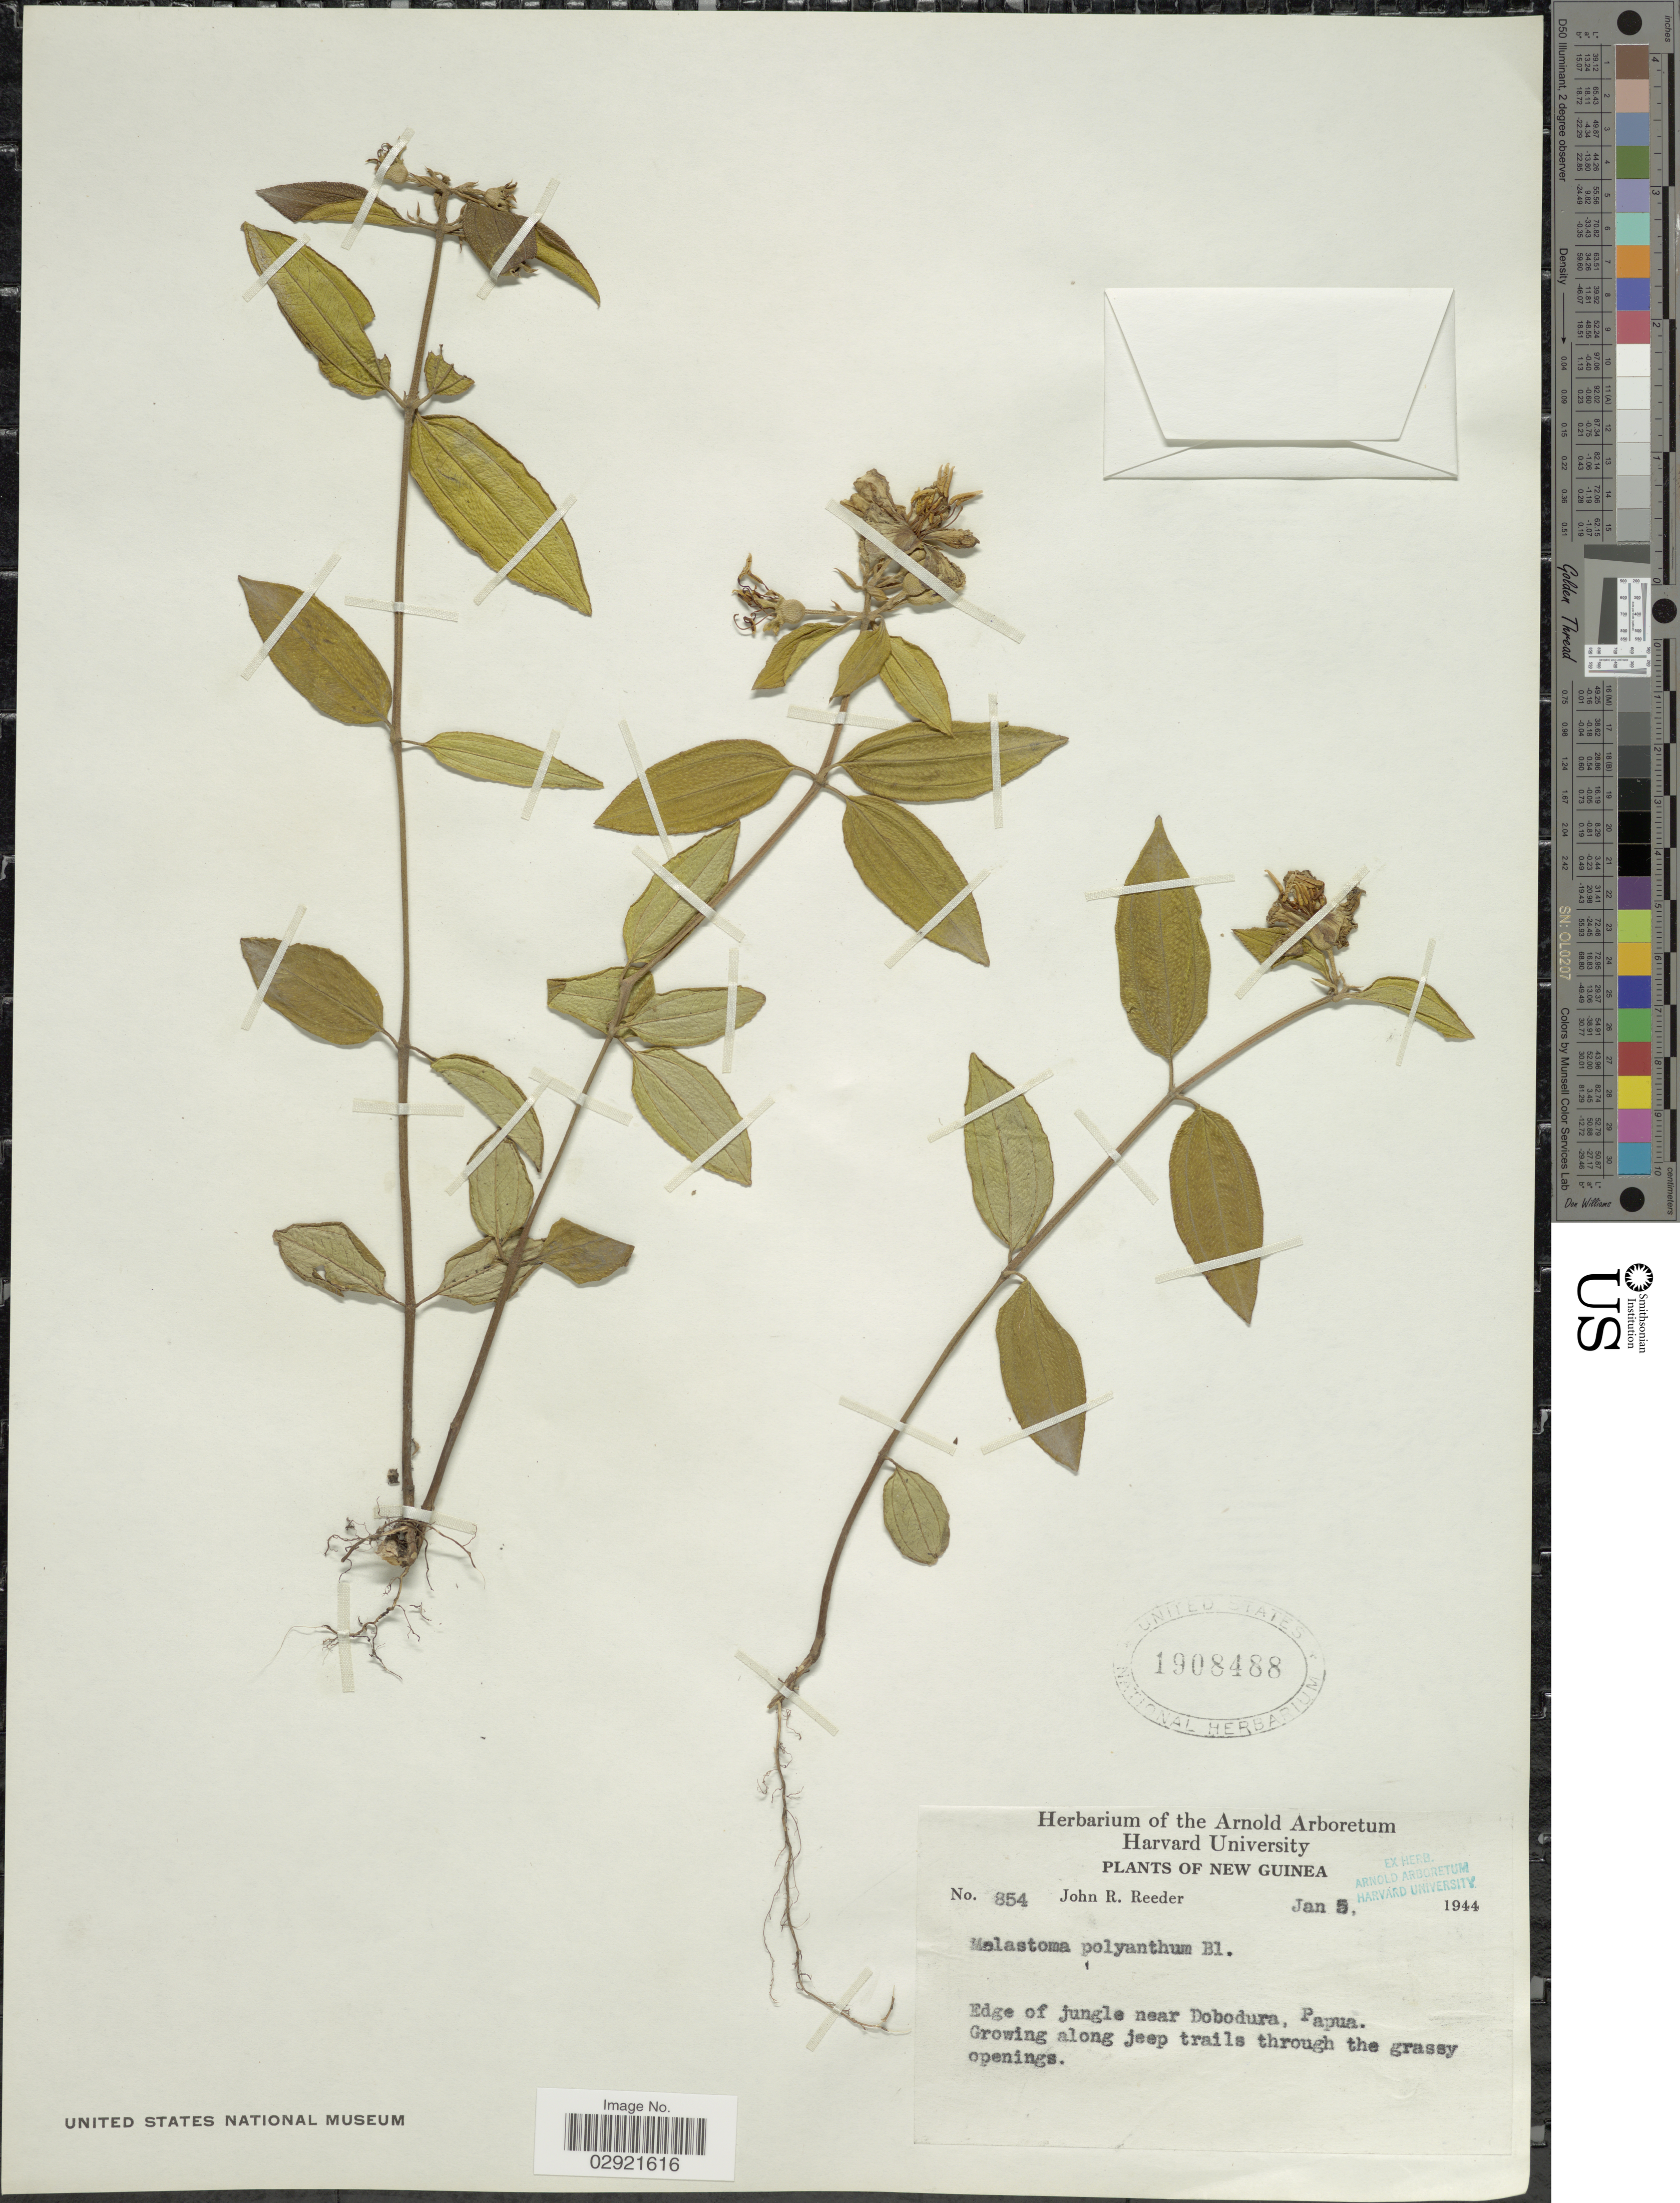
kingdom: Plantae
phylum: Tracheophyta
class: Magnoliopsida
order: Myrtales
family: Melastomataceae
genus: Melastoma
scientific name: Melastoma malabathricum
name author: L.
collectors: J. R. Reeder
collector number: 854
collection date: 1944-01-05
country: Papua New Guinea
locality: New Guinea. Edge of jungle near Dobodura.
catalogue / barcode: US 1908488